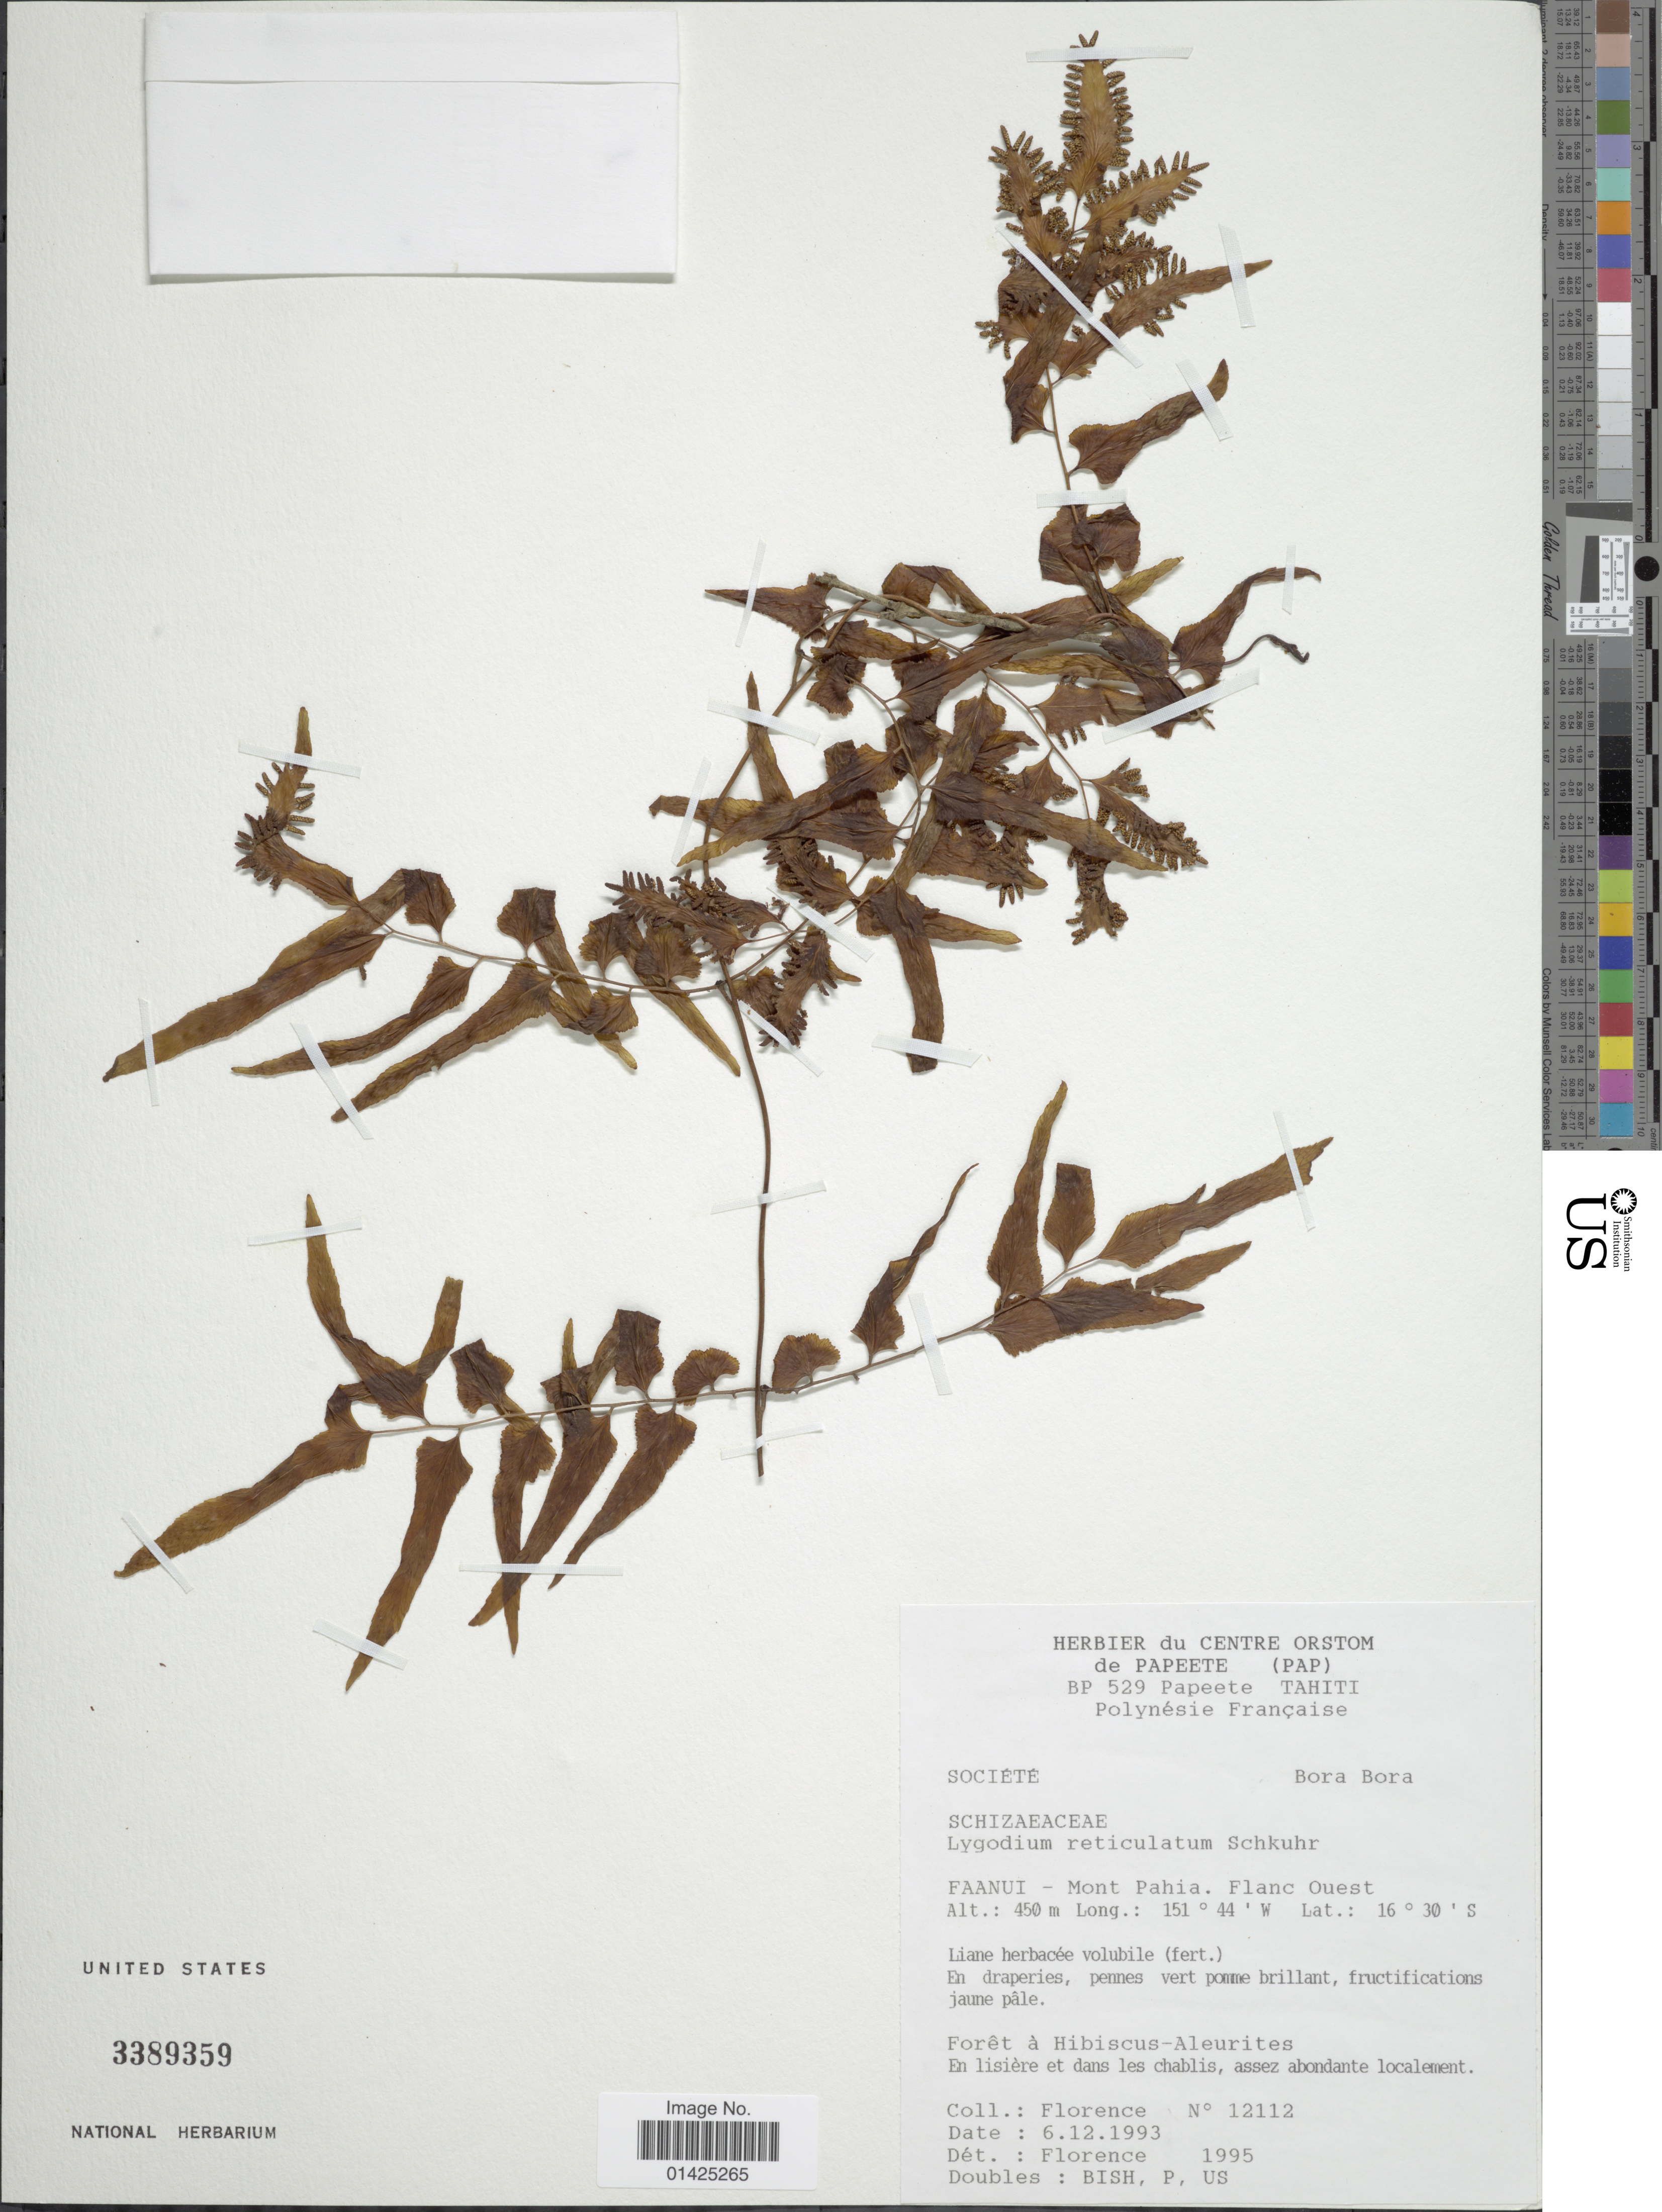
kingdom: Plantae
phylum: Tracheophyta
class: Polypodiopsida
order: Schizaeales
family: Lygodiaceae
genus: Lygodium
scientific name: Lygodium reticulatum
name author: Schkuhr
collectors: -. Florence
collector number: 12112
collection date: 1993-12-06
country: French Polynesia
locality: Pahia. Flanc Ouest.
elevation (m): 450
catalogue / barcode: US 3389359